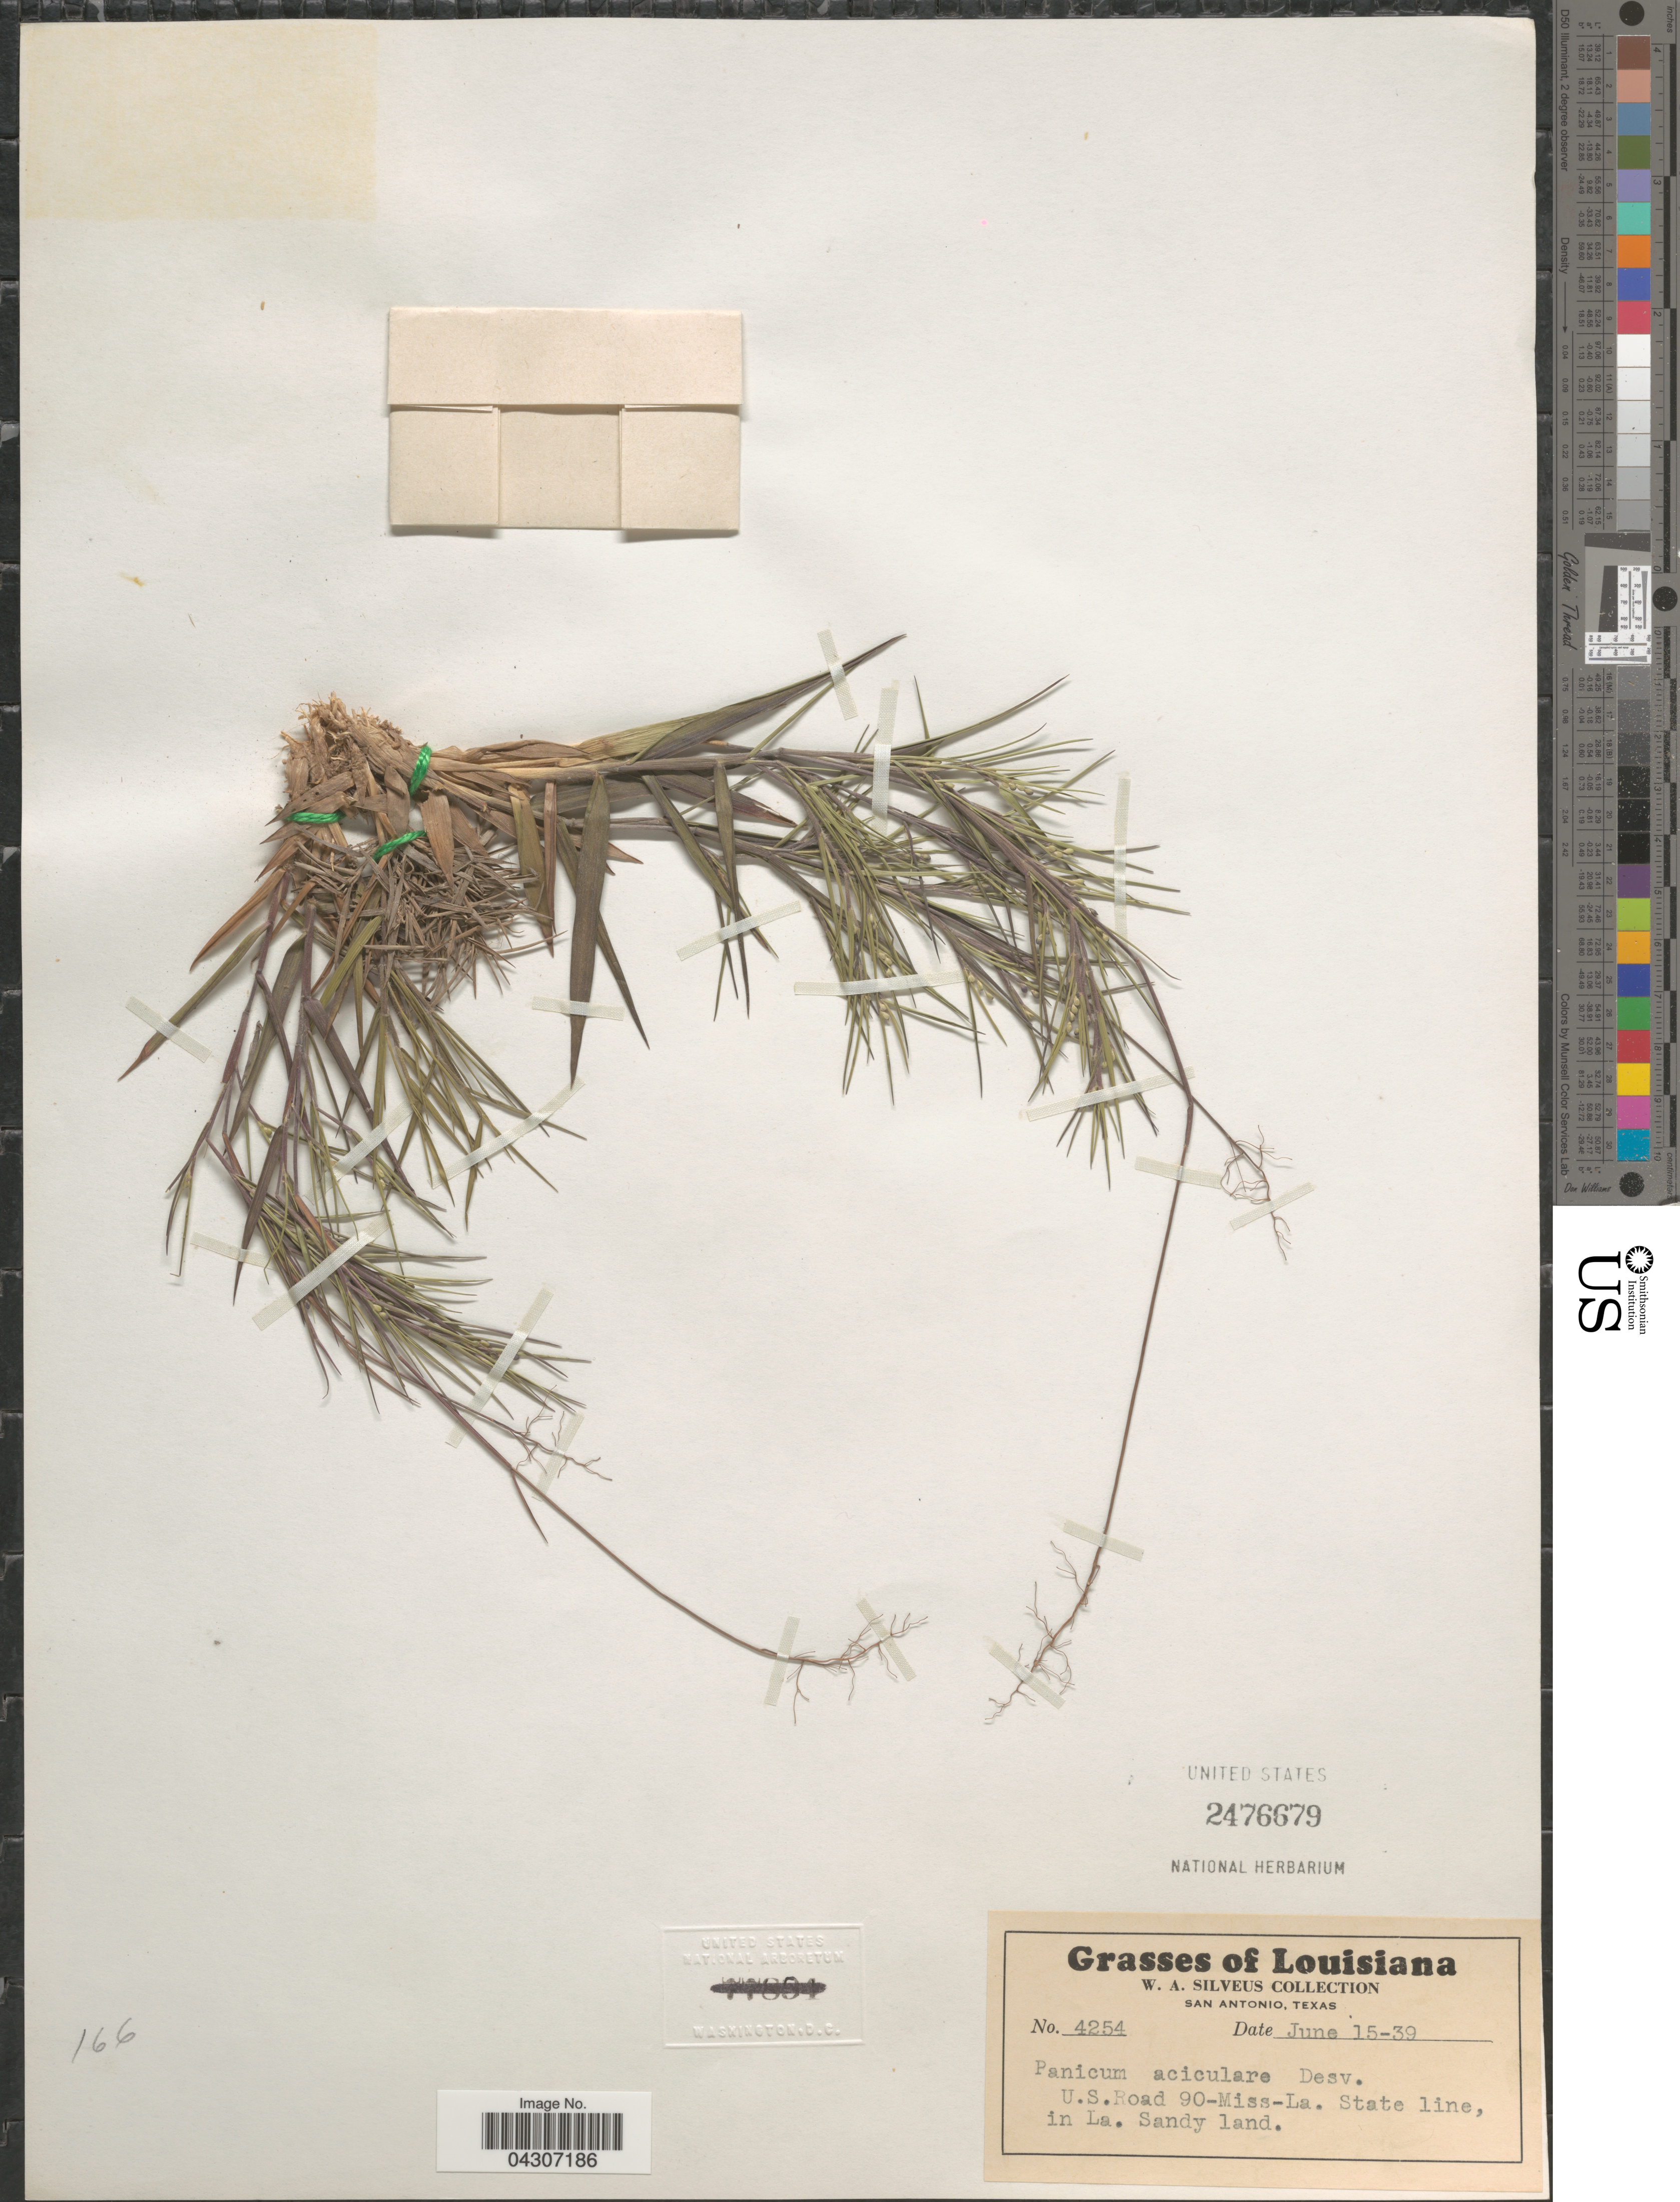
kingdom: Plantae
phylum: Tracheophyta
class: Liliopsida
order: Poales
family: Poaceae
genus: Dichanthelium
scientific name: Dichanthelium aciculare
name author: (Desv. ex Poir.) Gould & C.A. Clark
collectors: W. Silveus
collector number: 4254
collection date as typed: Transcribed d/m/y: 15/6/39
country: United States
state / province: Louisiana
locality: U. S. Road 90-Miss-La. State line, in La. Sandy land.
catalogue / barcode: US 2476679